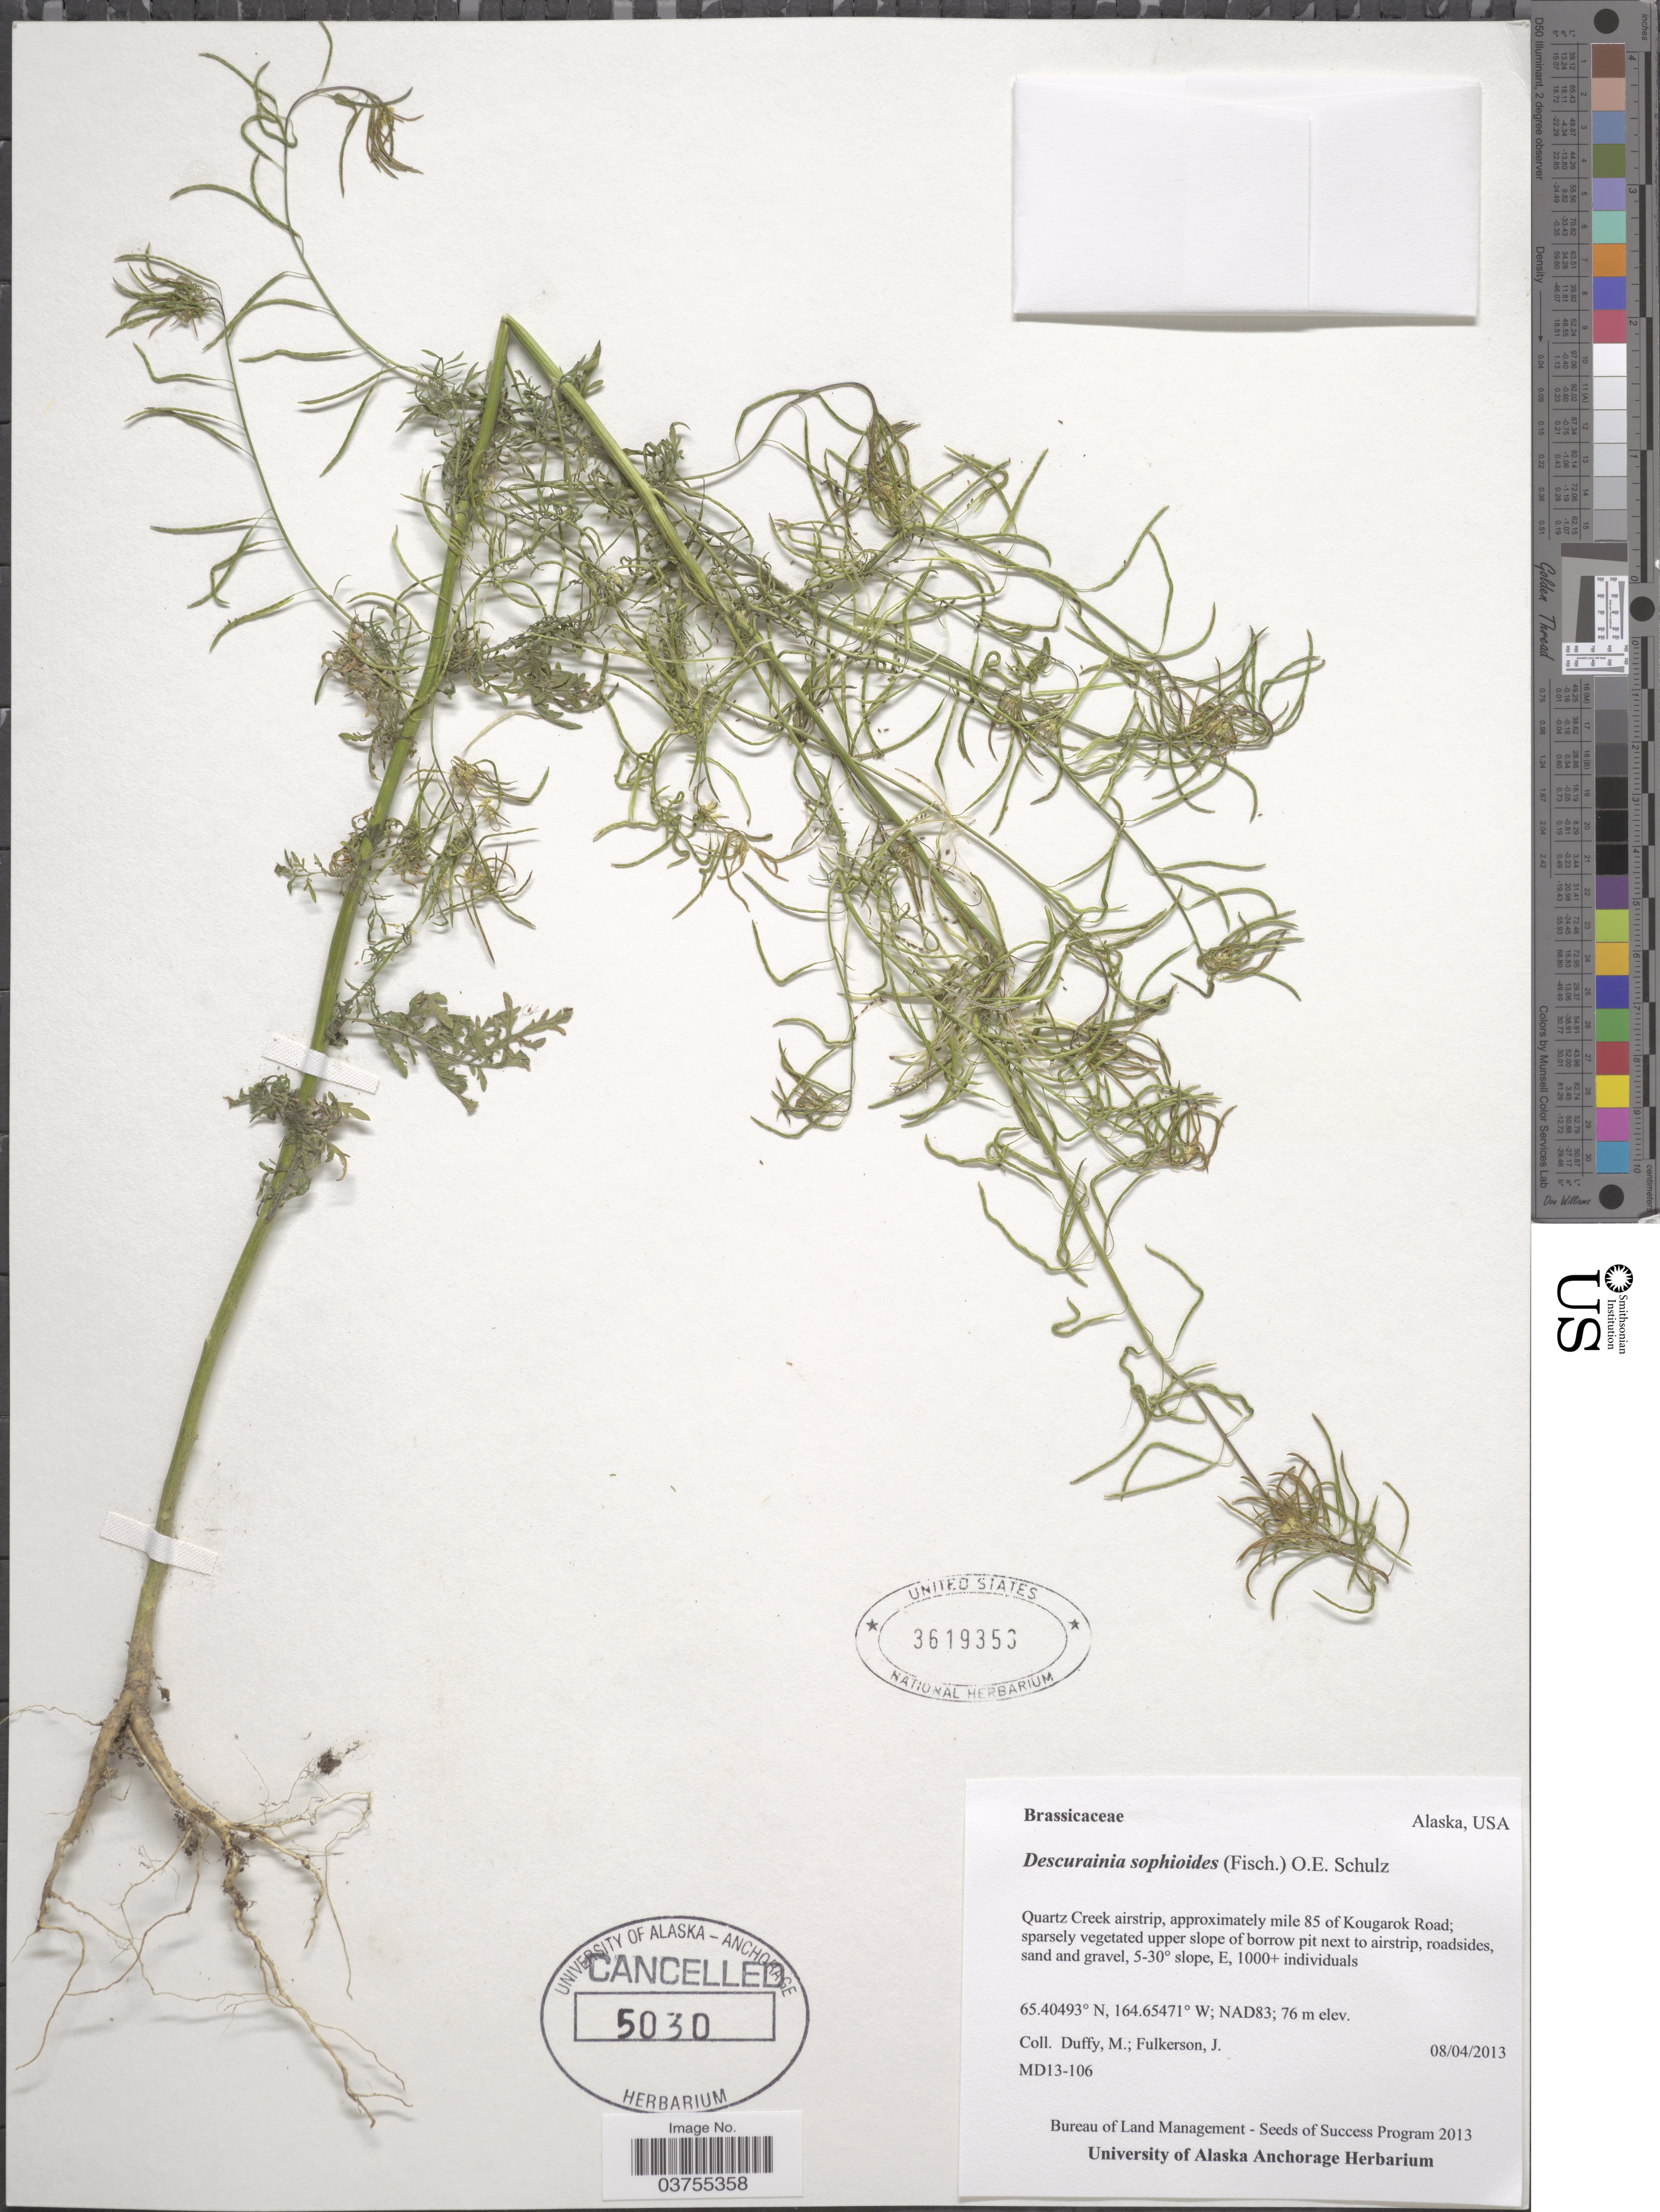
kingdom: Plantae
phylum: Tracheophyta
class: Magnoliopsida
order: Brassicales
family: Brassicaceae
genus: Descurainia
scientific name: Descurainia sophioides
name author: (Fisch.) O.E. Schultz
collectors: M. Duffy & J. Fulkerson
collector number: MD13-106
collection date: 2013-08-04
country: United States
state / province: Alaska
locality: Quartz Creek airstrip, approximately mile 85 of Kougarok Road; sparsely vegetated upper slope of borrow pit next to airstrip, roadsides.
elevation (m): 76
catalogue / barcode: US 3619353